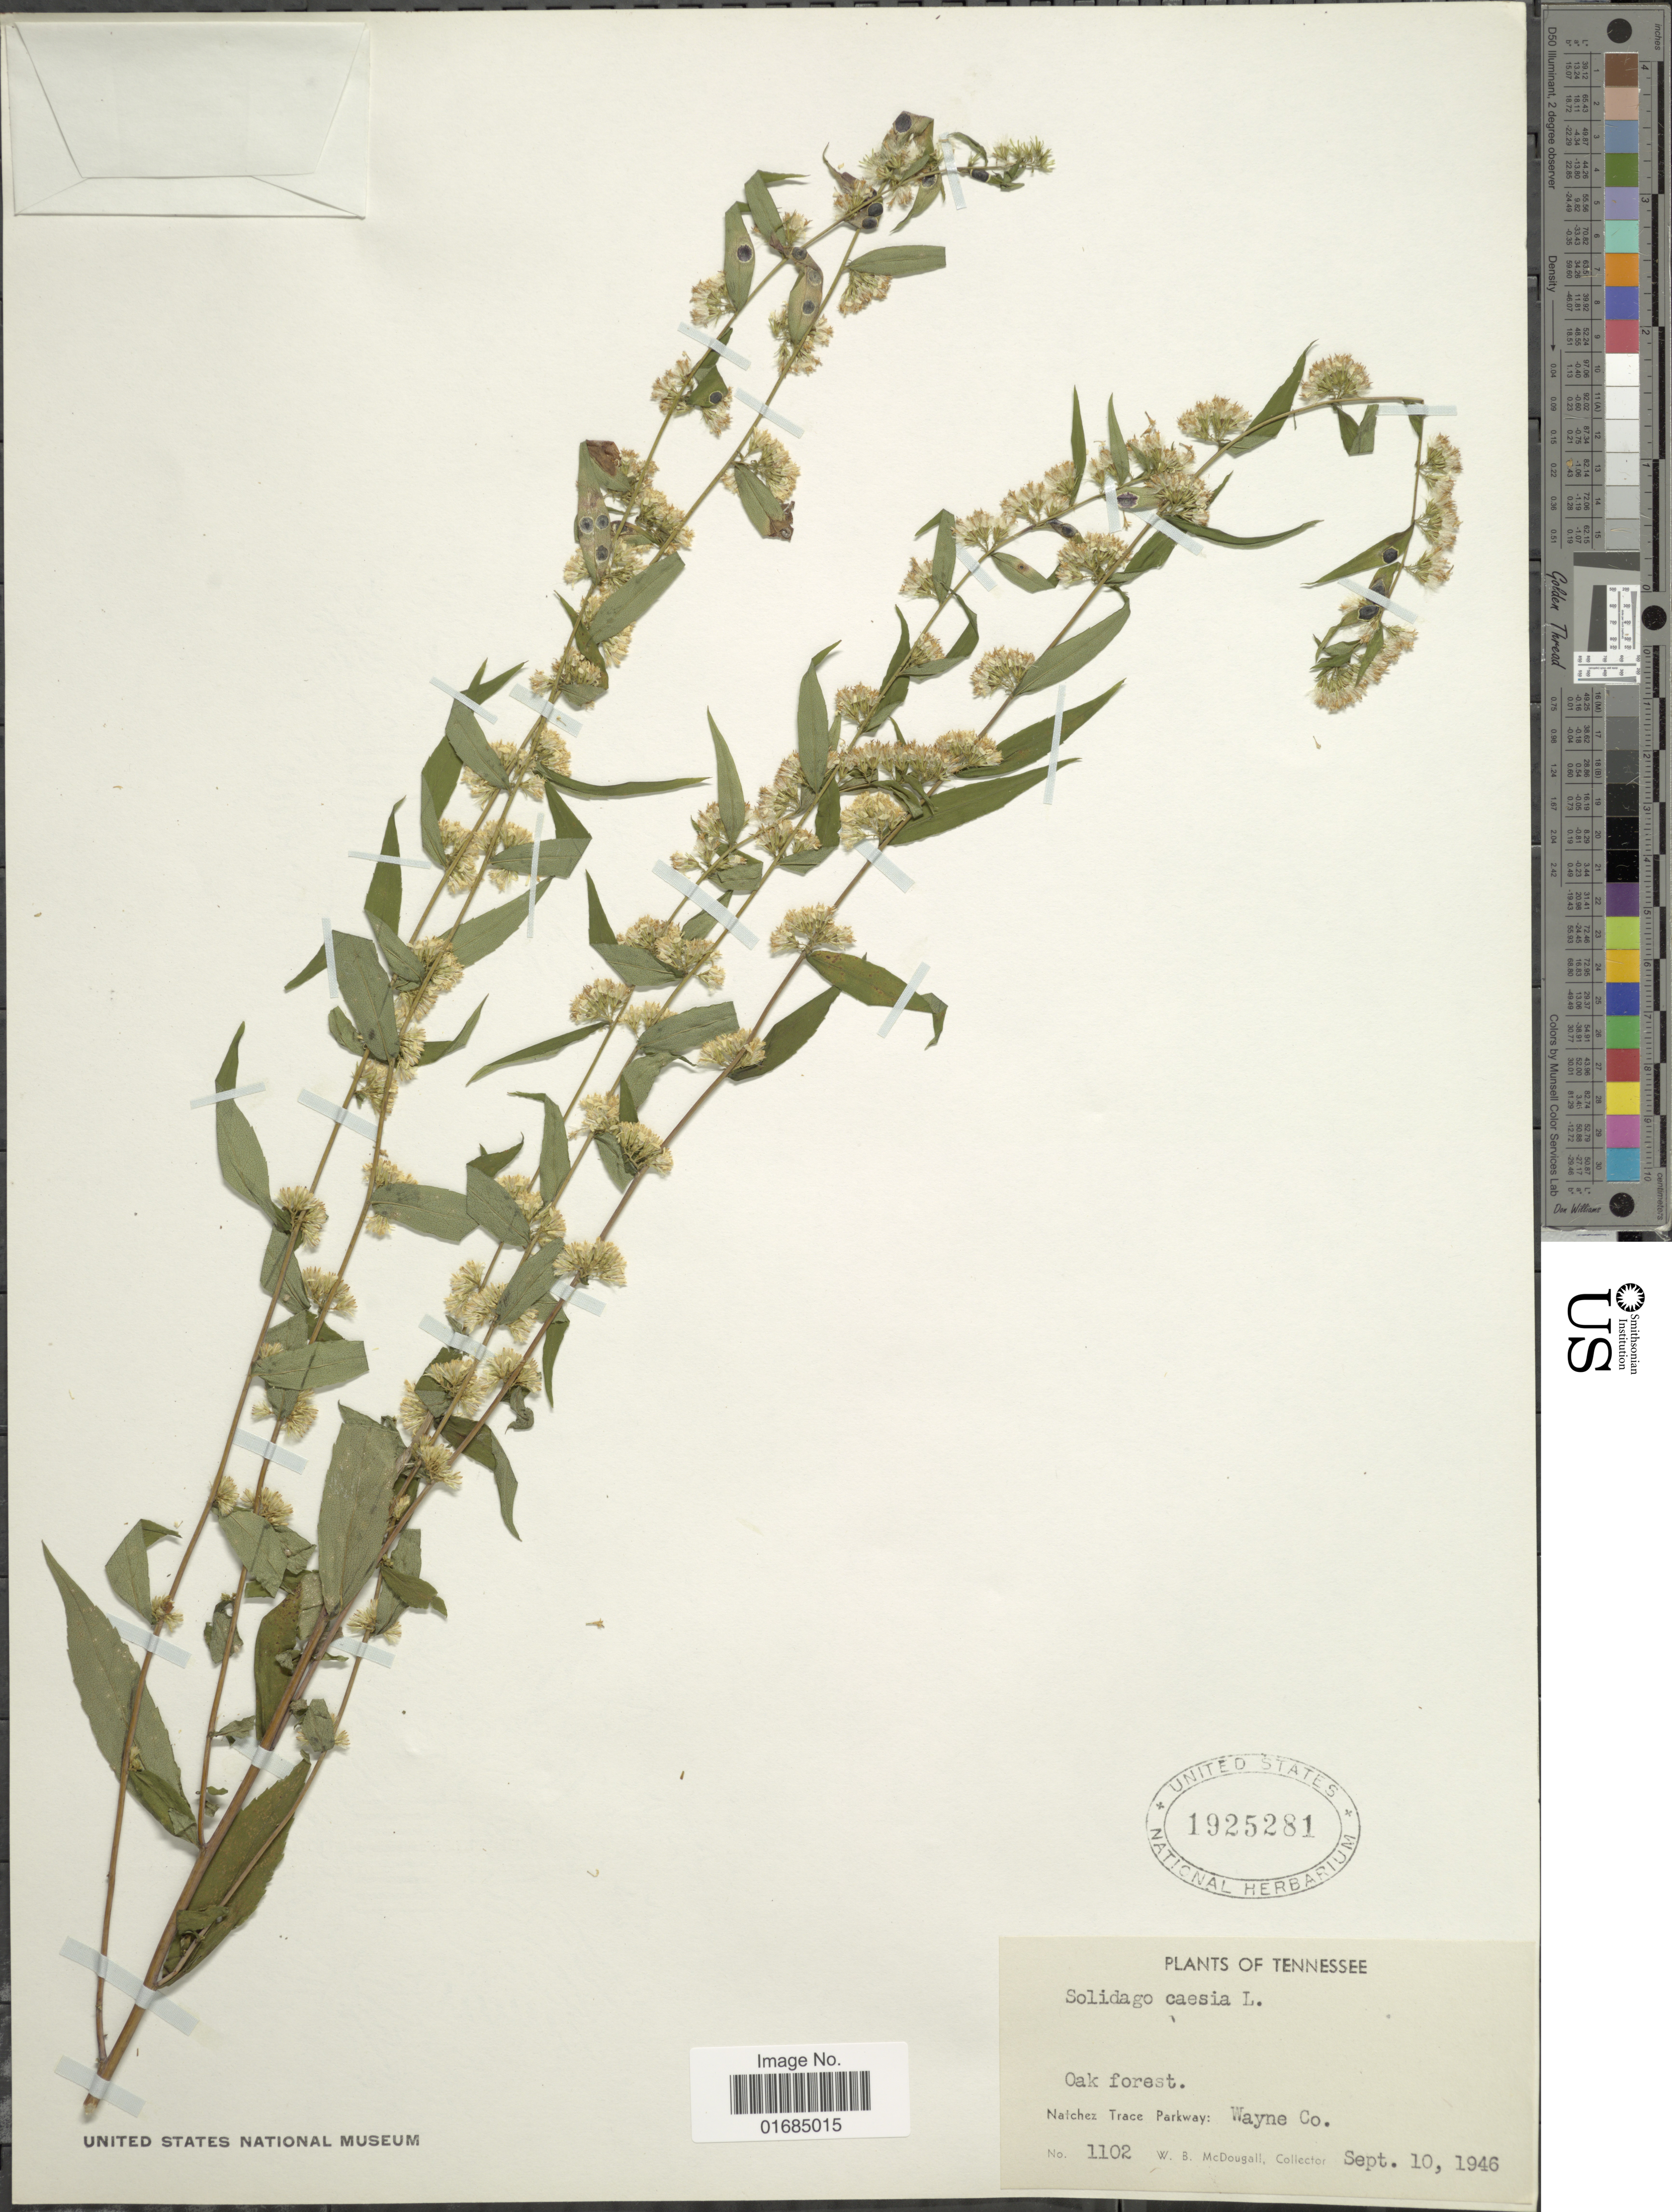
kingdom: Plantae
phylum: Tracheophyta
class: Magnoliopsida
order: Asterales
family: Asteraceae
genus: Solidago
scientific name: Solidago caesia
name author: L.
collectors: W. B. McDougall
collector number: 1102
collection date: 1946-09-10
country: United States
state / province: Tennessee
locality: Oak forest, Natchez Trace Parkway: Wayne CO.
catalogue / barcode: US 1925281